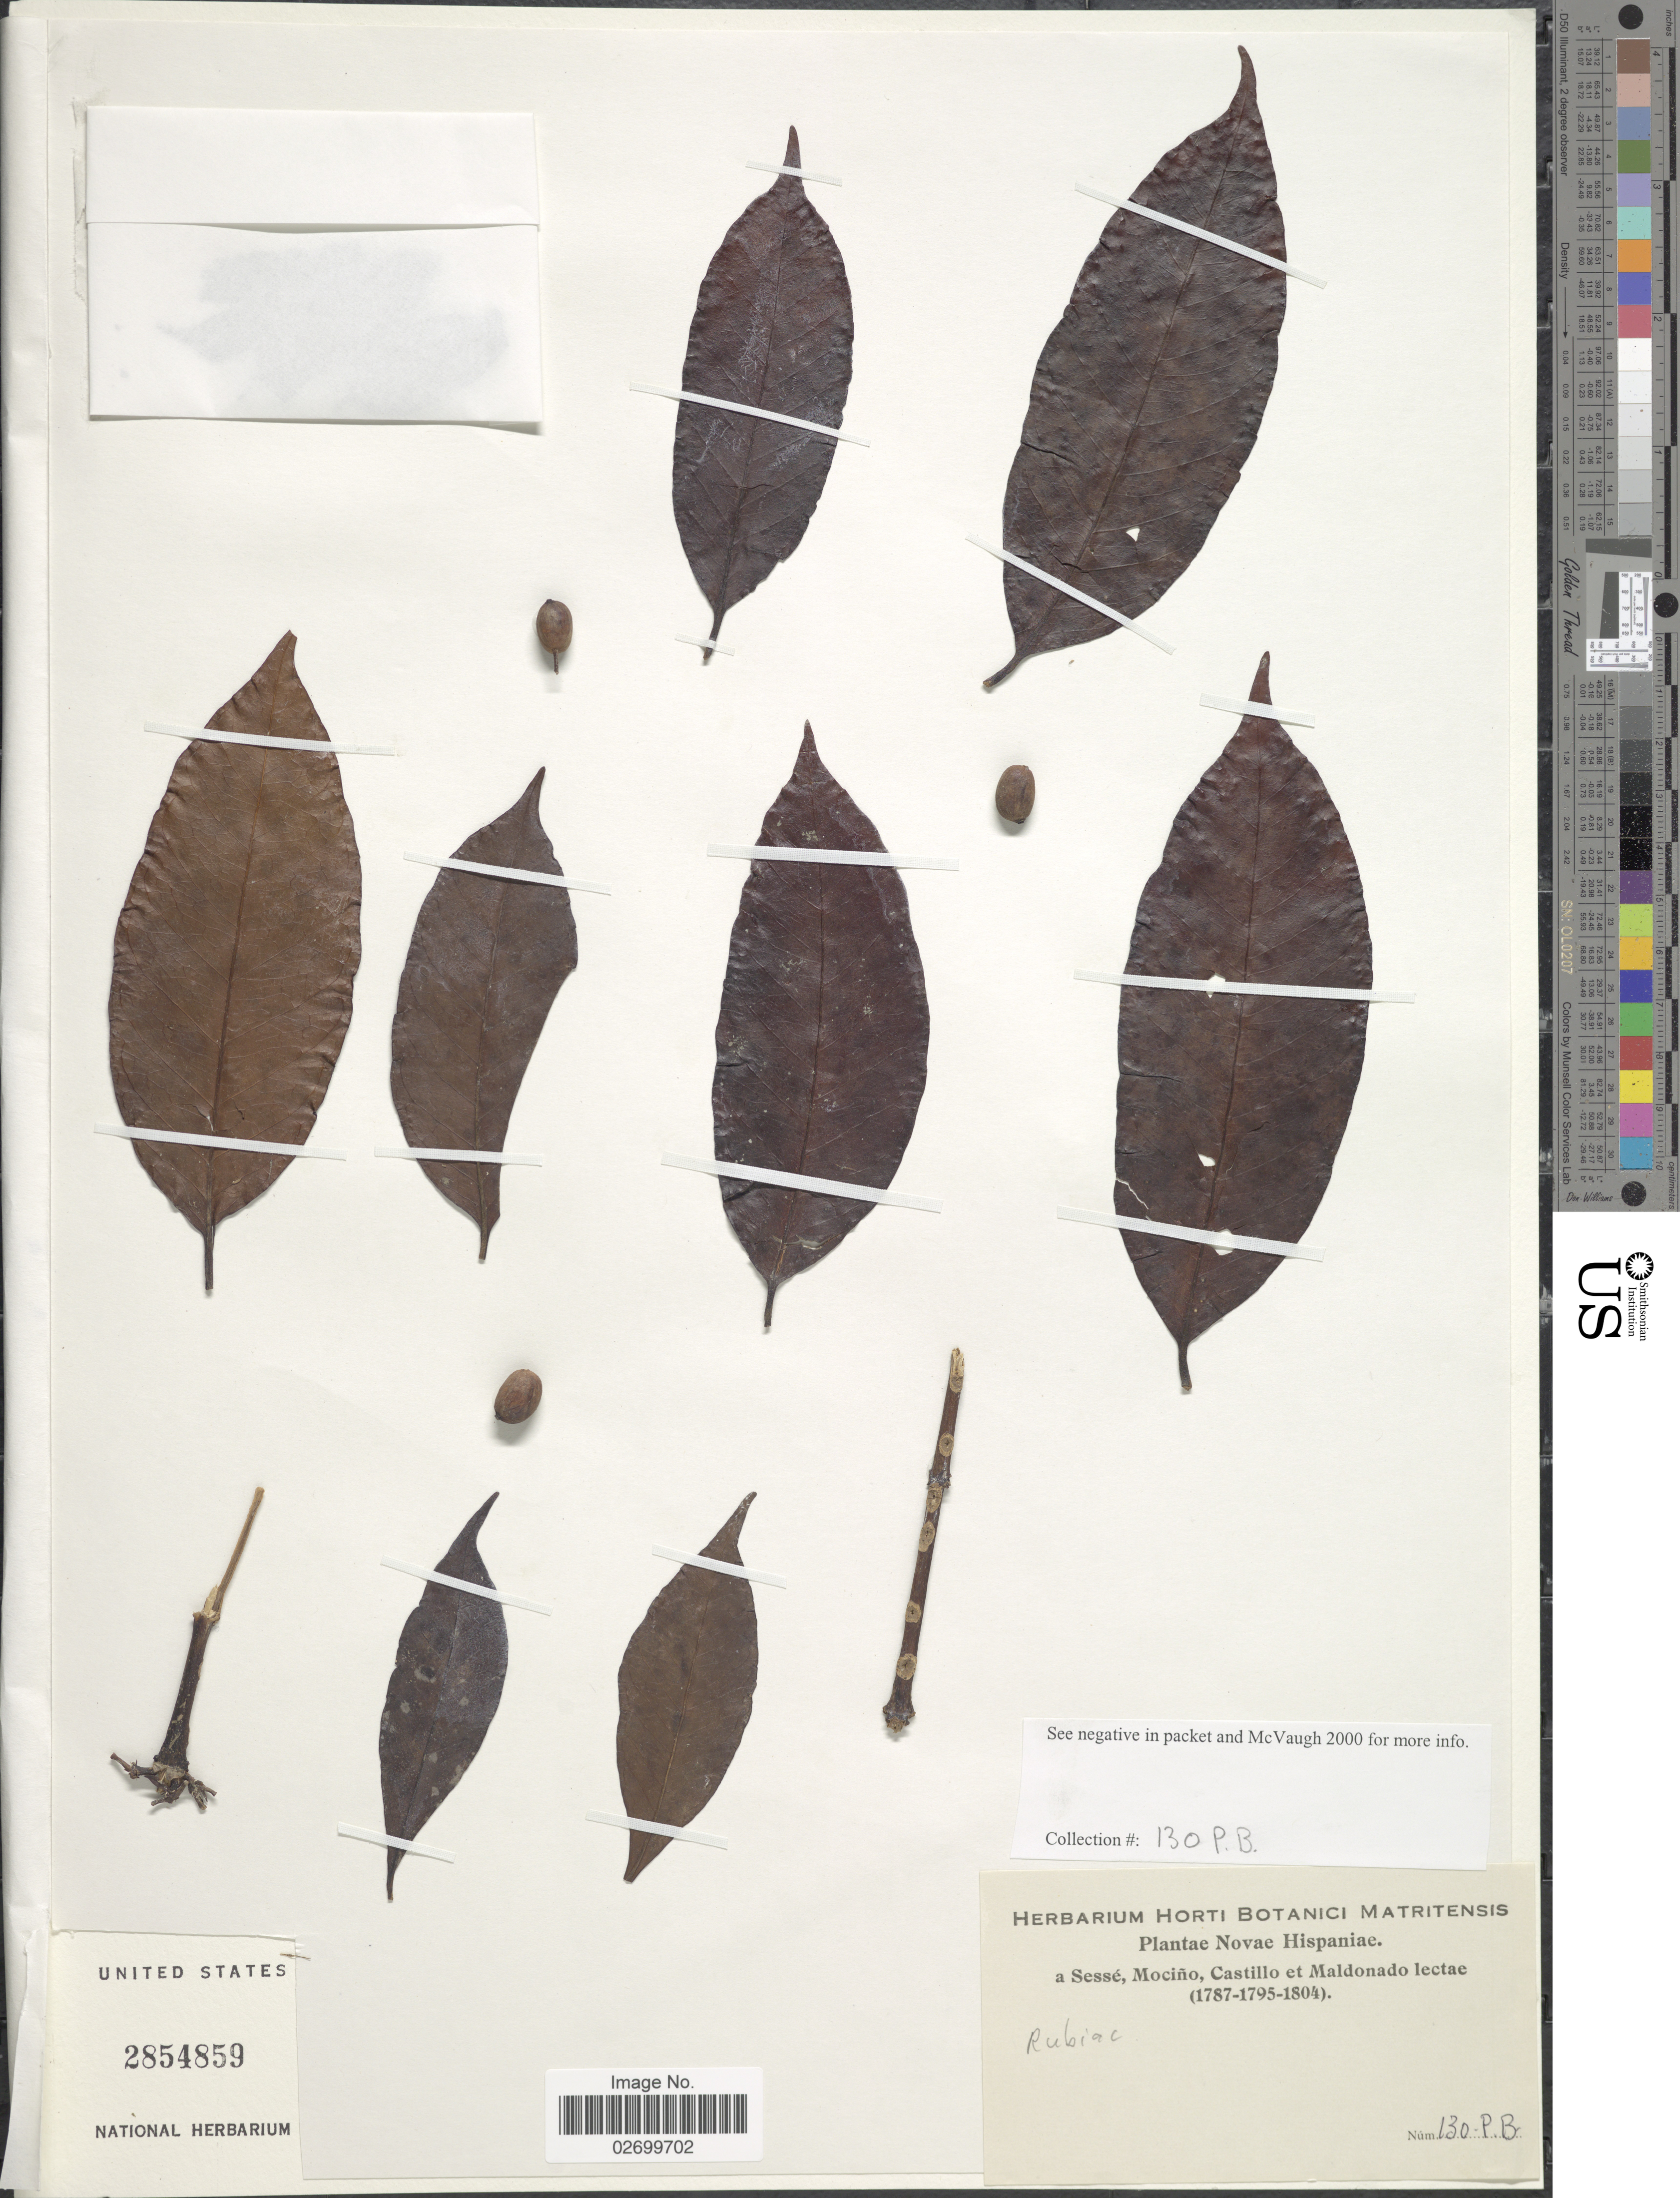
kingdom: Plantae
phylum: Tracheophyta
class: Magnoliopsida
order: Gentianales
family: Rubiaceae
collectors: Sessé, --, Mociño, Castillo, -- & Maldonado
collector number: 130PB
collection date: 1787/1804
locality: Novae Hispaniae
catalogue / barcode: US 2854859